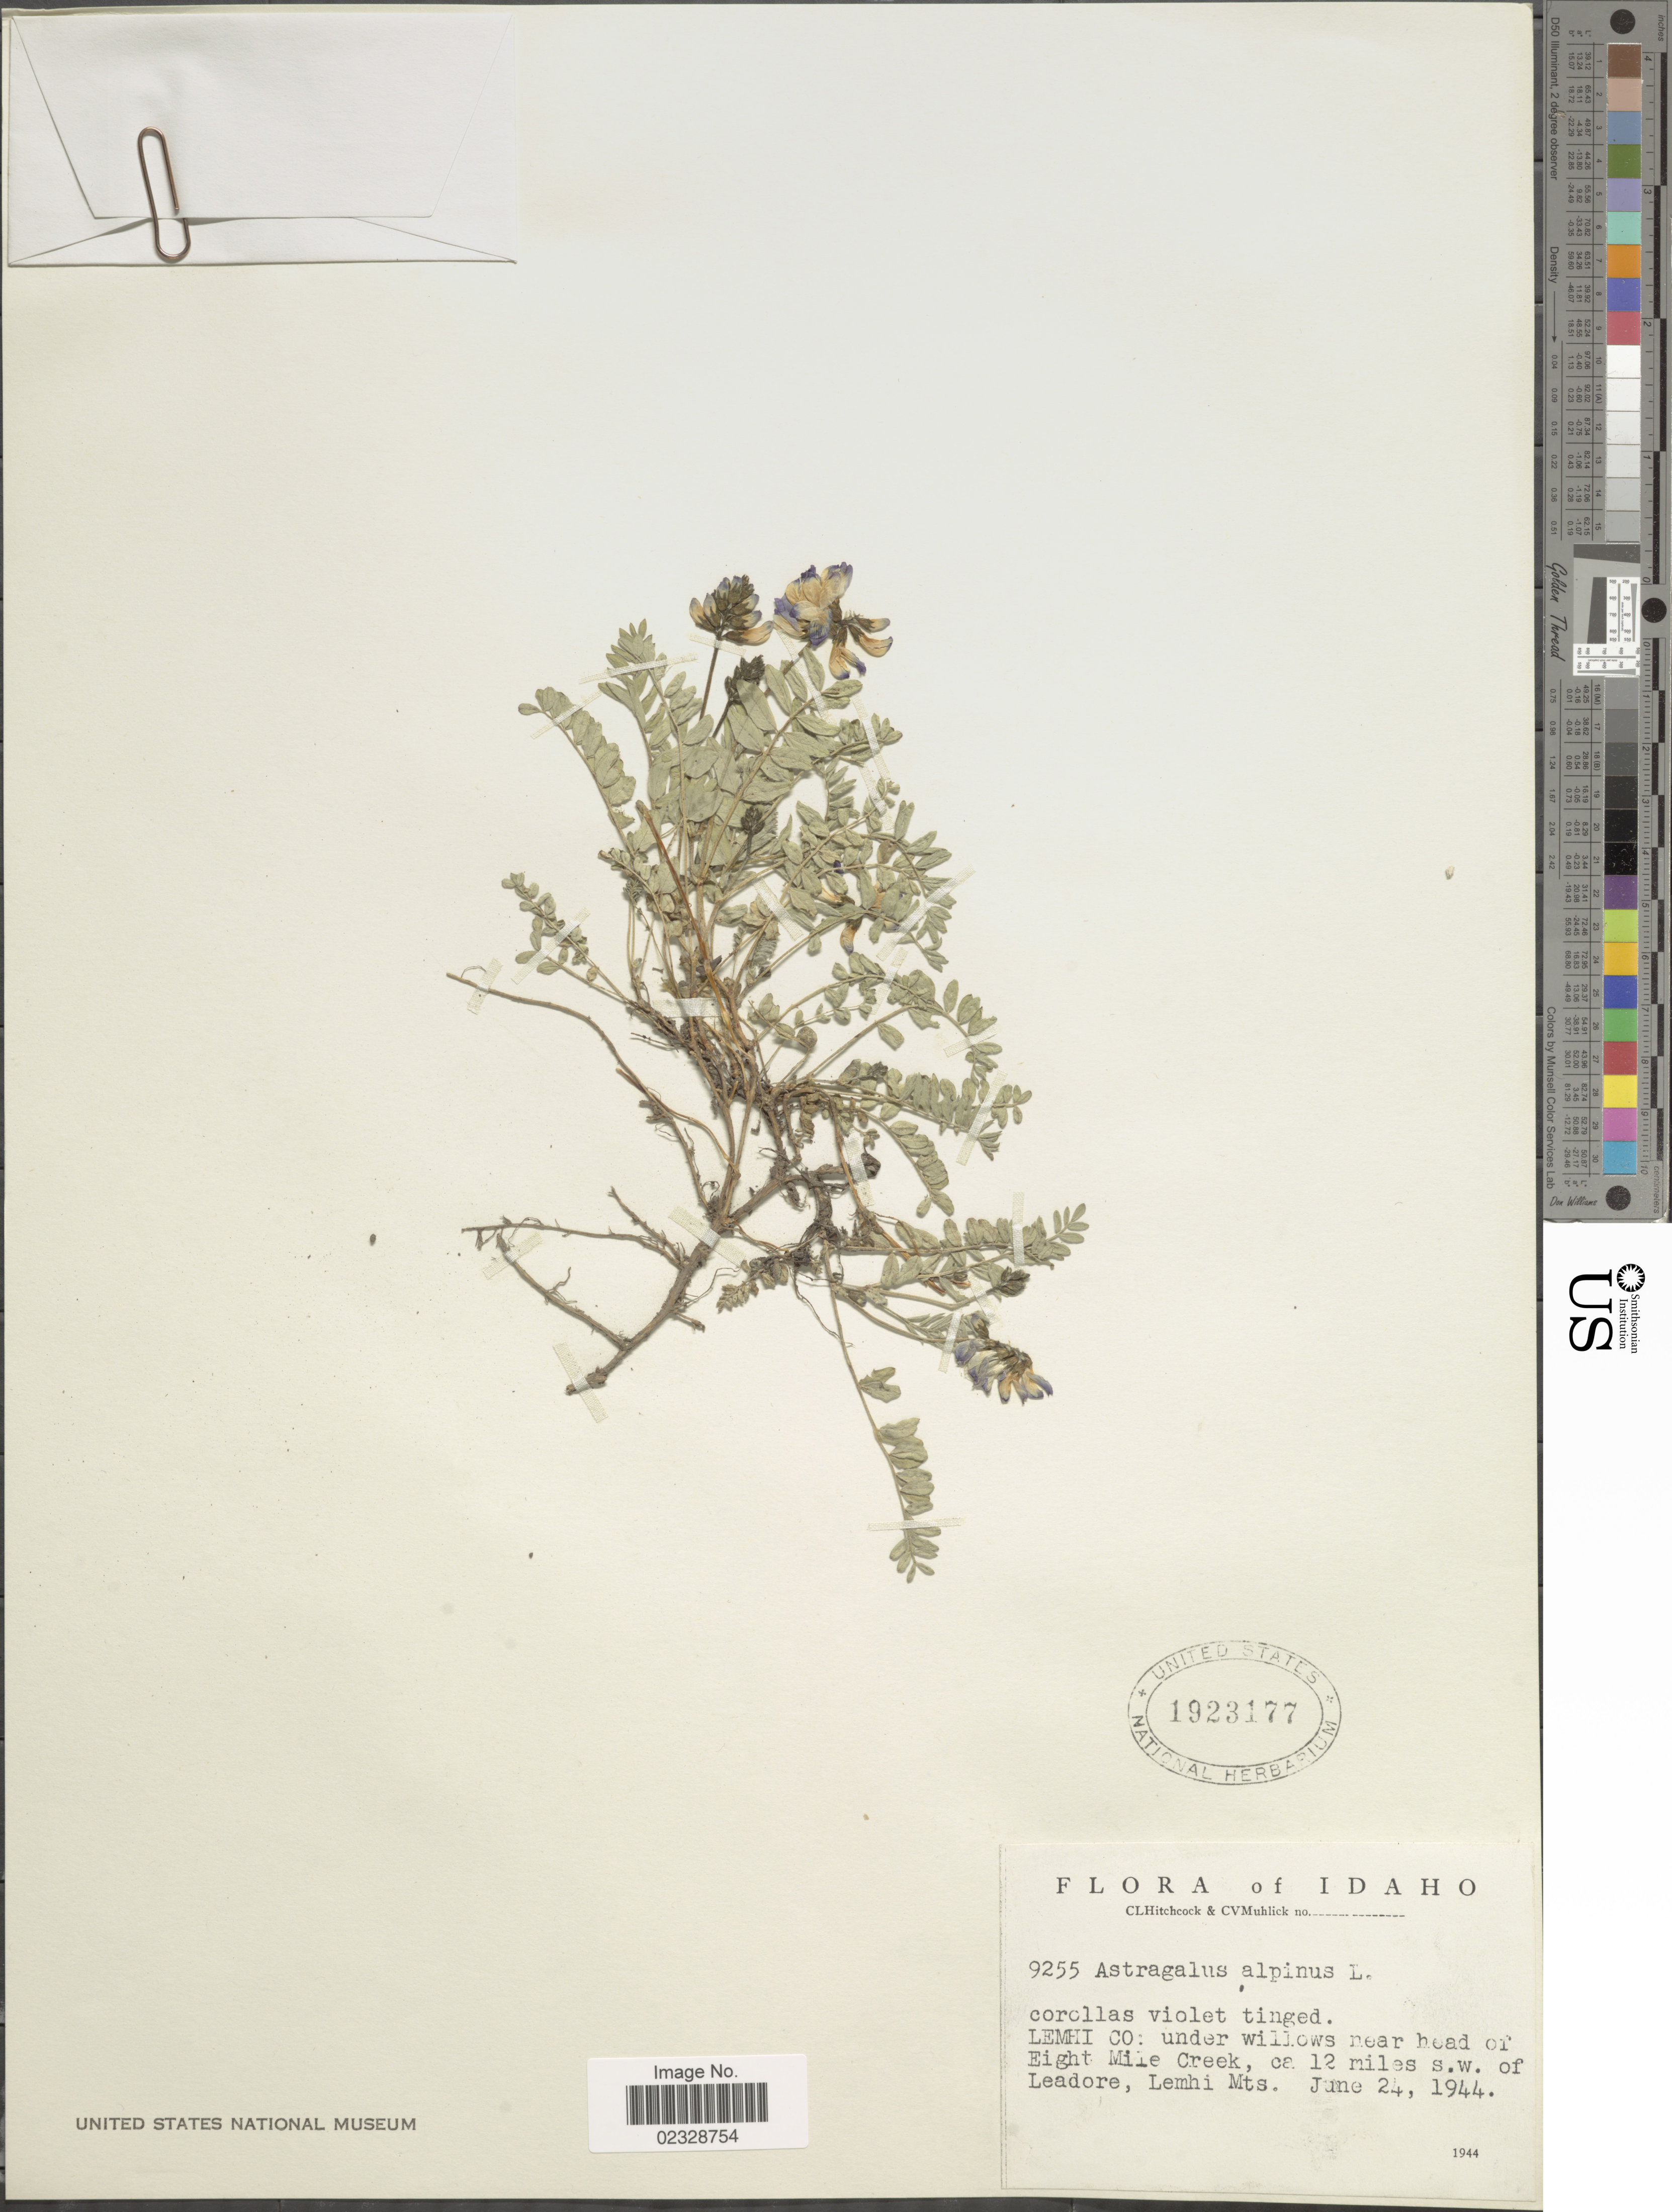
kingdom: Plantae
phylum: Tracheophyta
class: Magnoliopsida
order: Fabales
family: Fabaceae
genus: Astragalus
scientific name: Astragalus alpinus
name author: L.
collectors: C. L. Hitchcock & C. V. Muhlick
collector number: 9255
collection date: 1944-06-24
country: United States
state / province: Idaho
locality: Lemhi Co., near head of Eight Mile Creek, ca 12 miles s.w. of Leadore, Lemhi Mts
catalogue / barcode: US 1923177